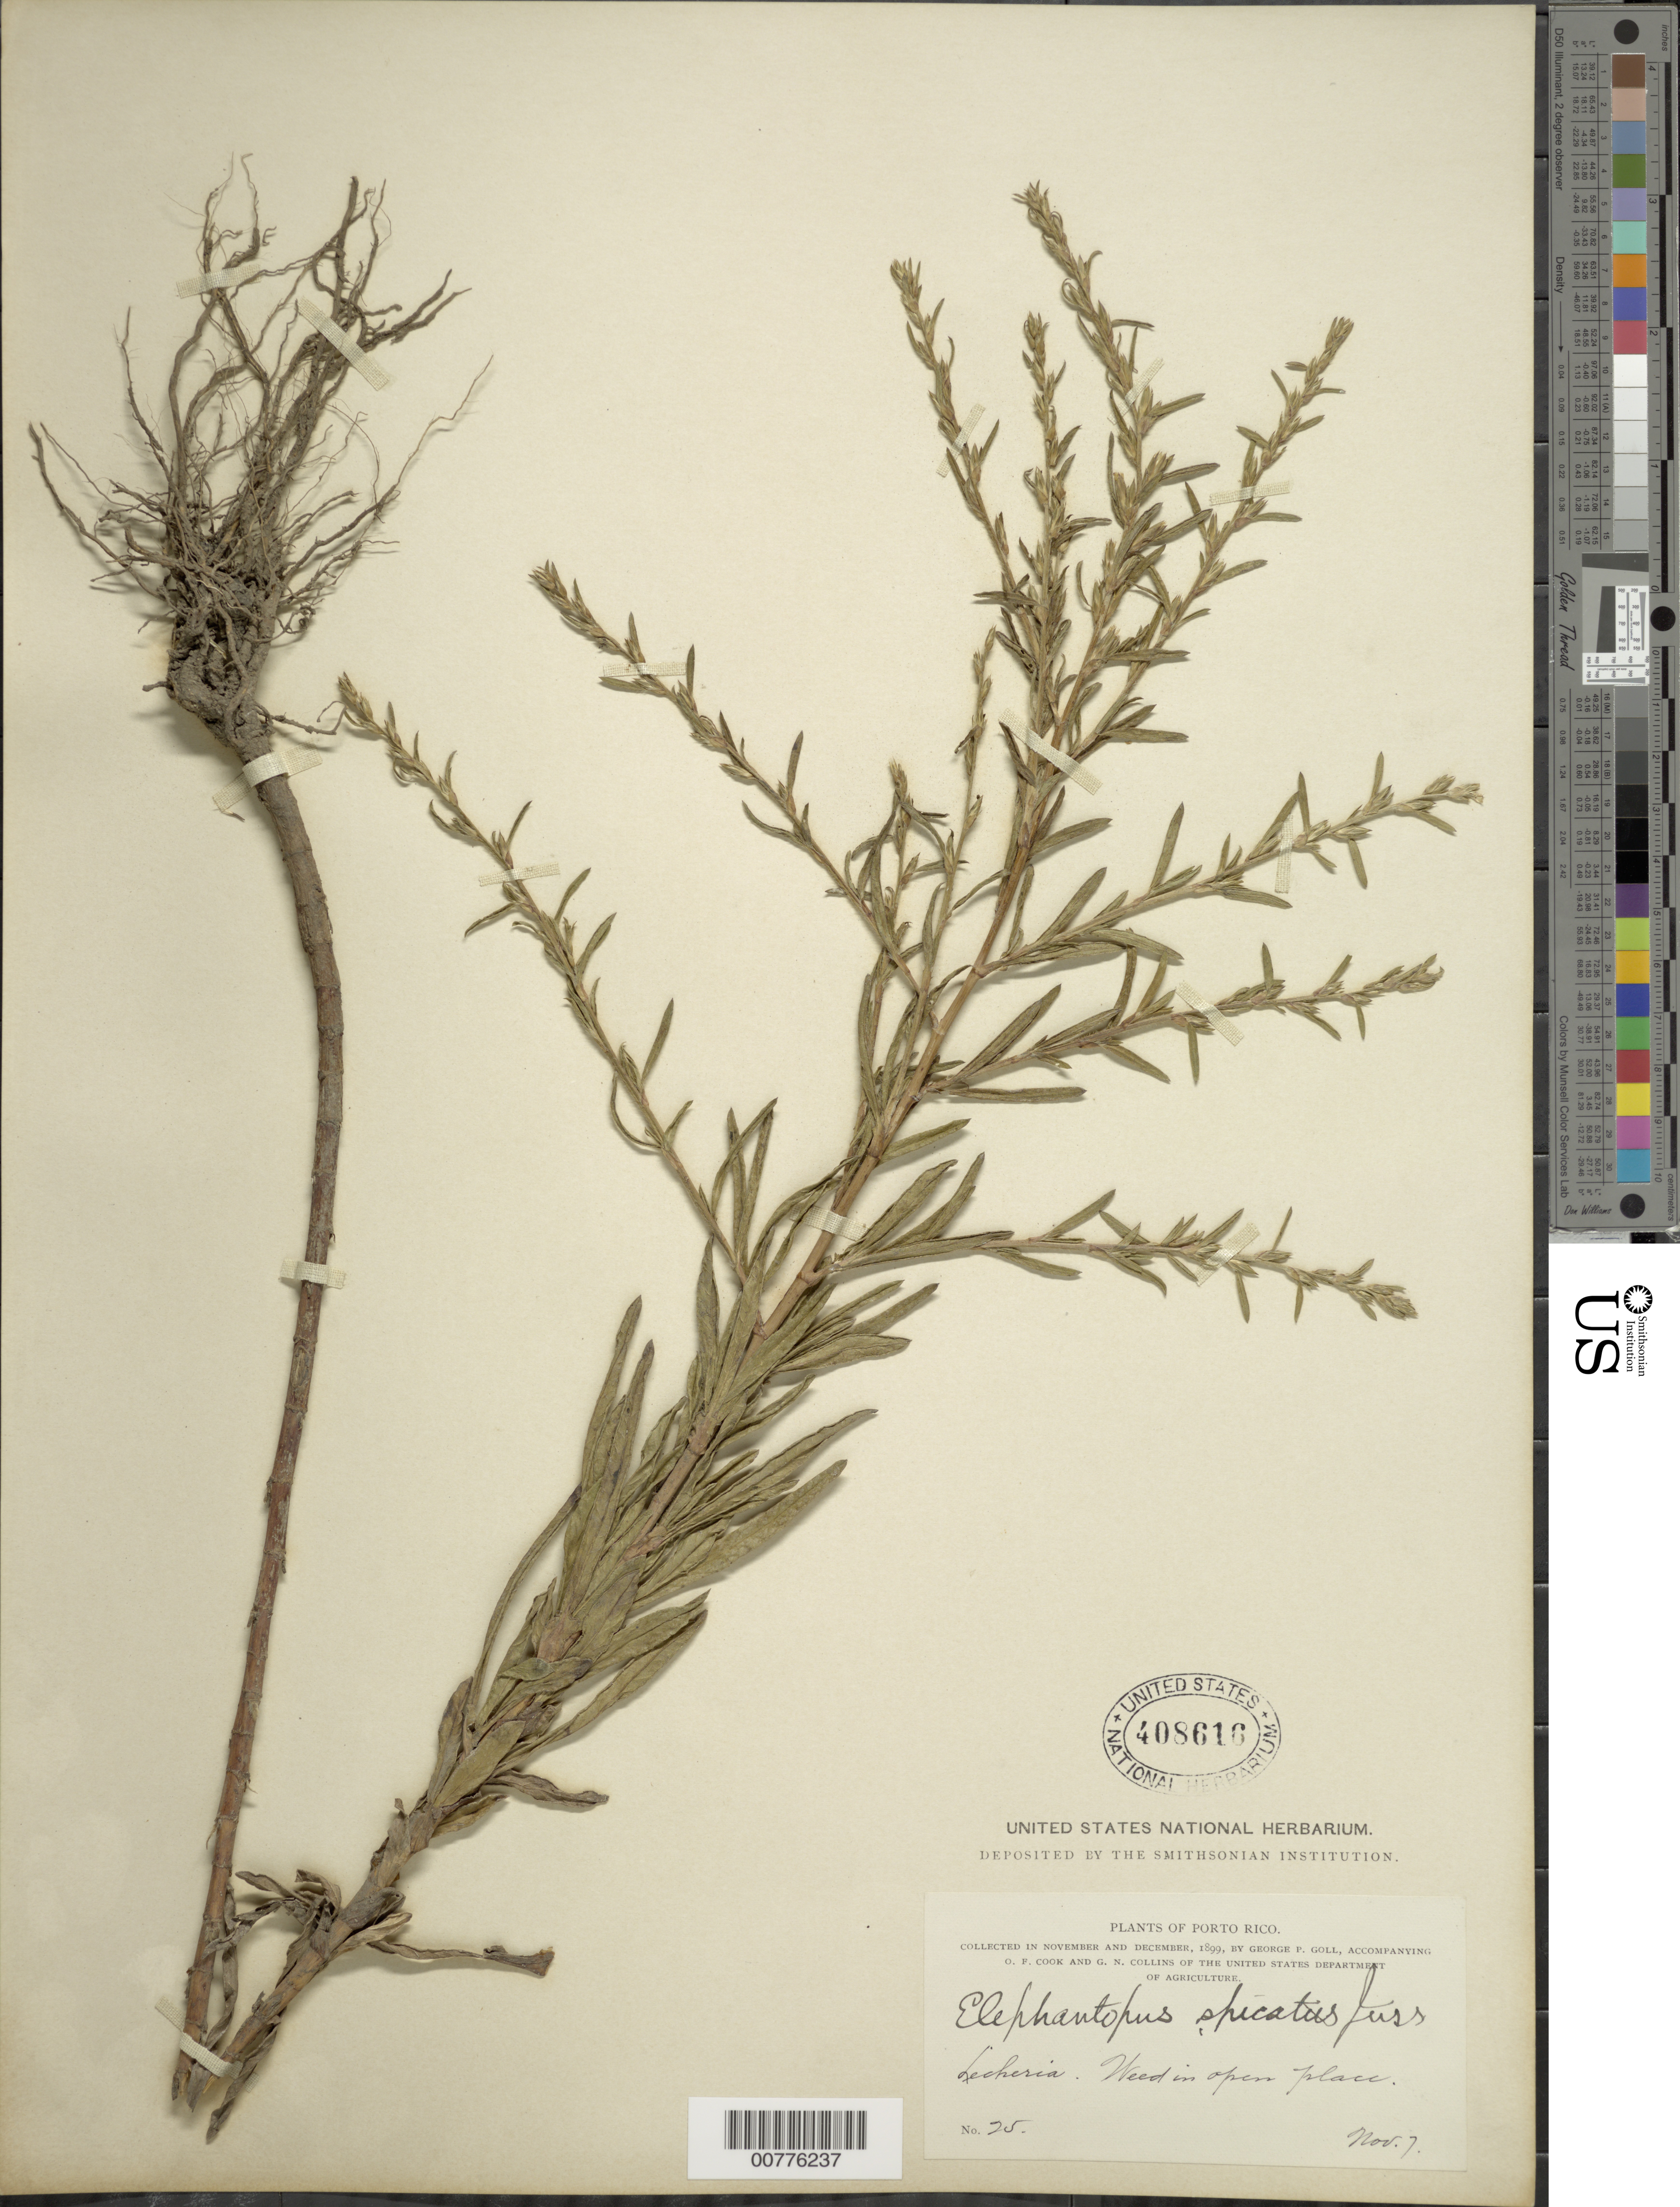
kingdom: Plantae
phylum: Tracheophyta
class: Magnoliopsida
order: Asterales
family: Asteraceae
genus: Pseudelephantopus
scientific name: Pseudelephantopus spicatus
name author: (Juss. ex Aubl.) C.F. Baker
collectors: G. Goll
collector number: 25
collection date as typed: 07 Nov 1899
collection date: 1899-11-07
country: Puerto Rico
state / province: San Juan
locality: Lecheria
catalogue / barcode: US 408616